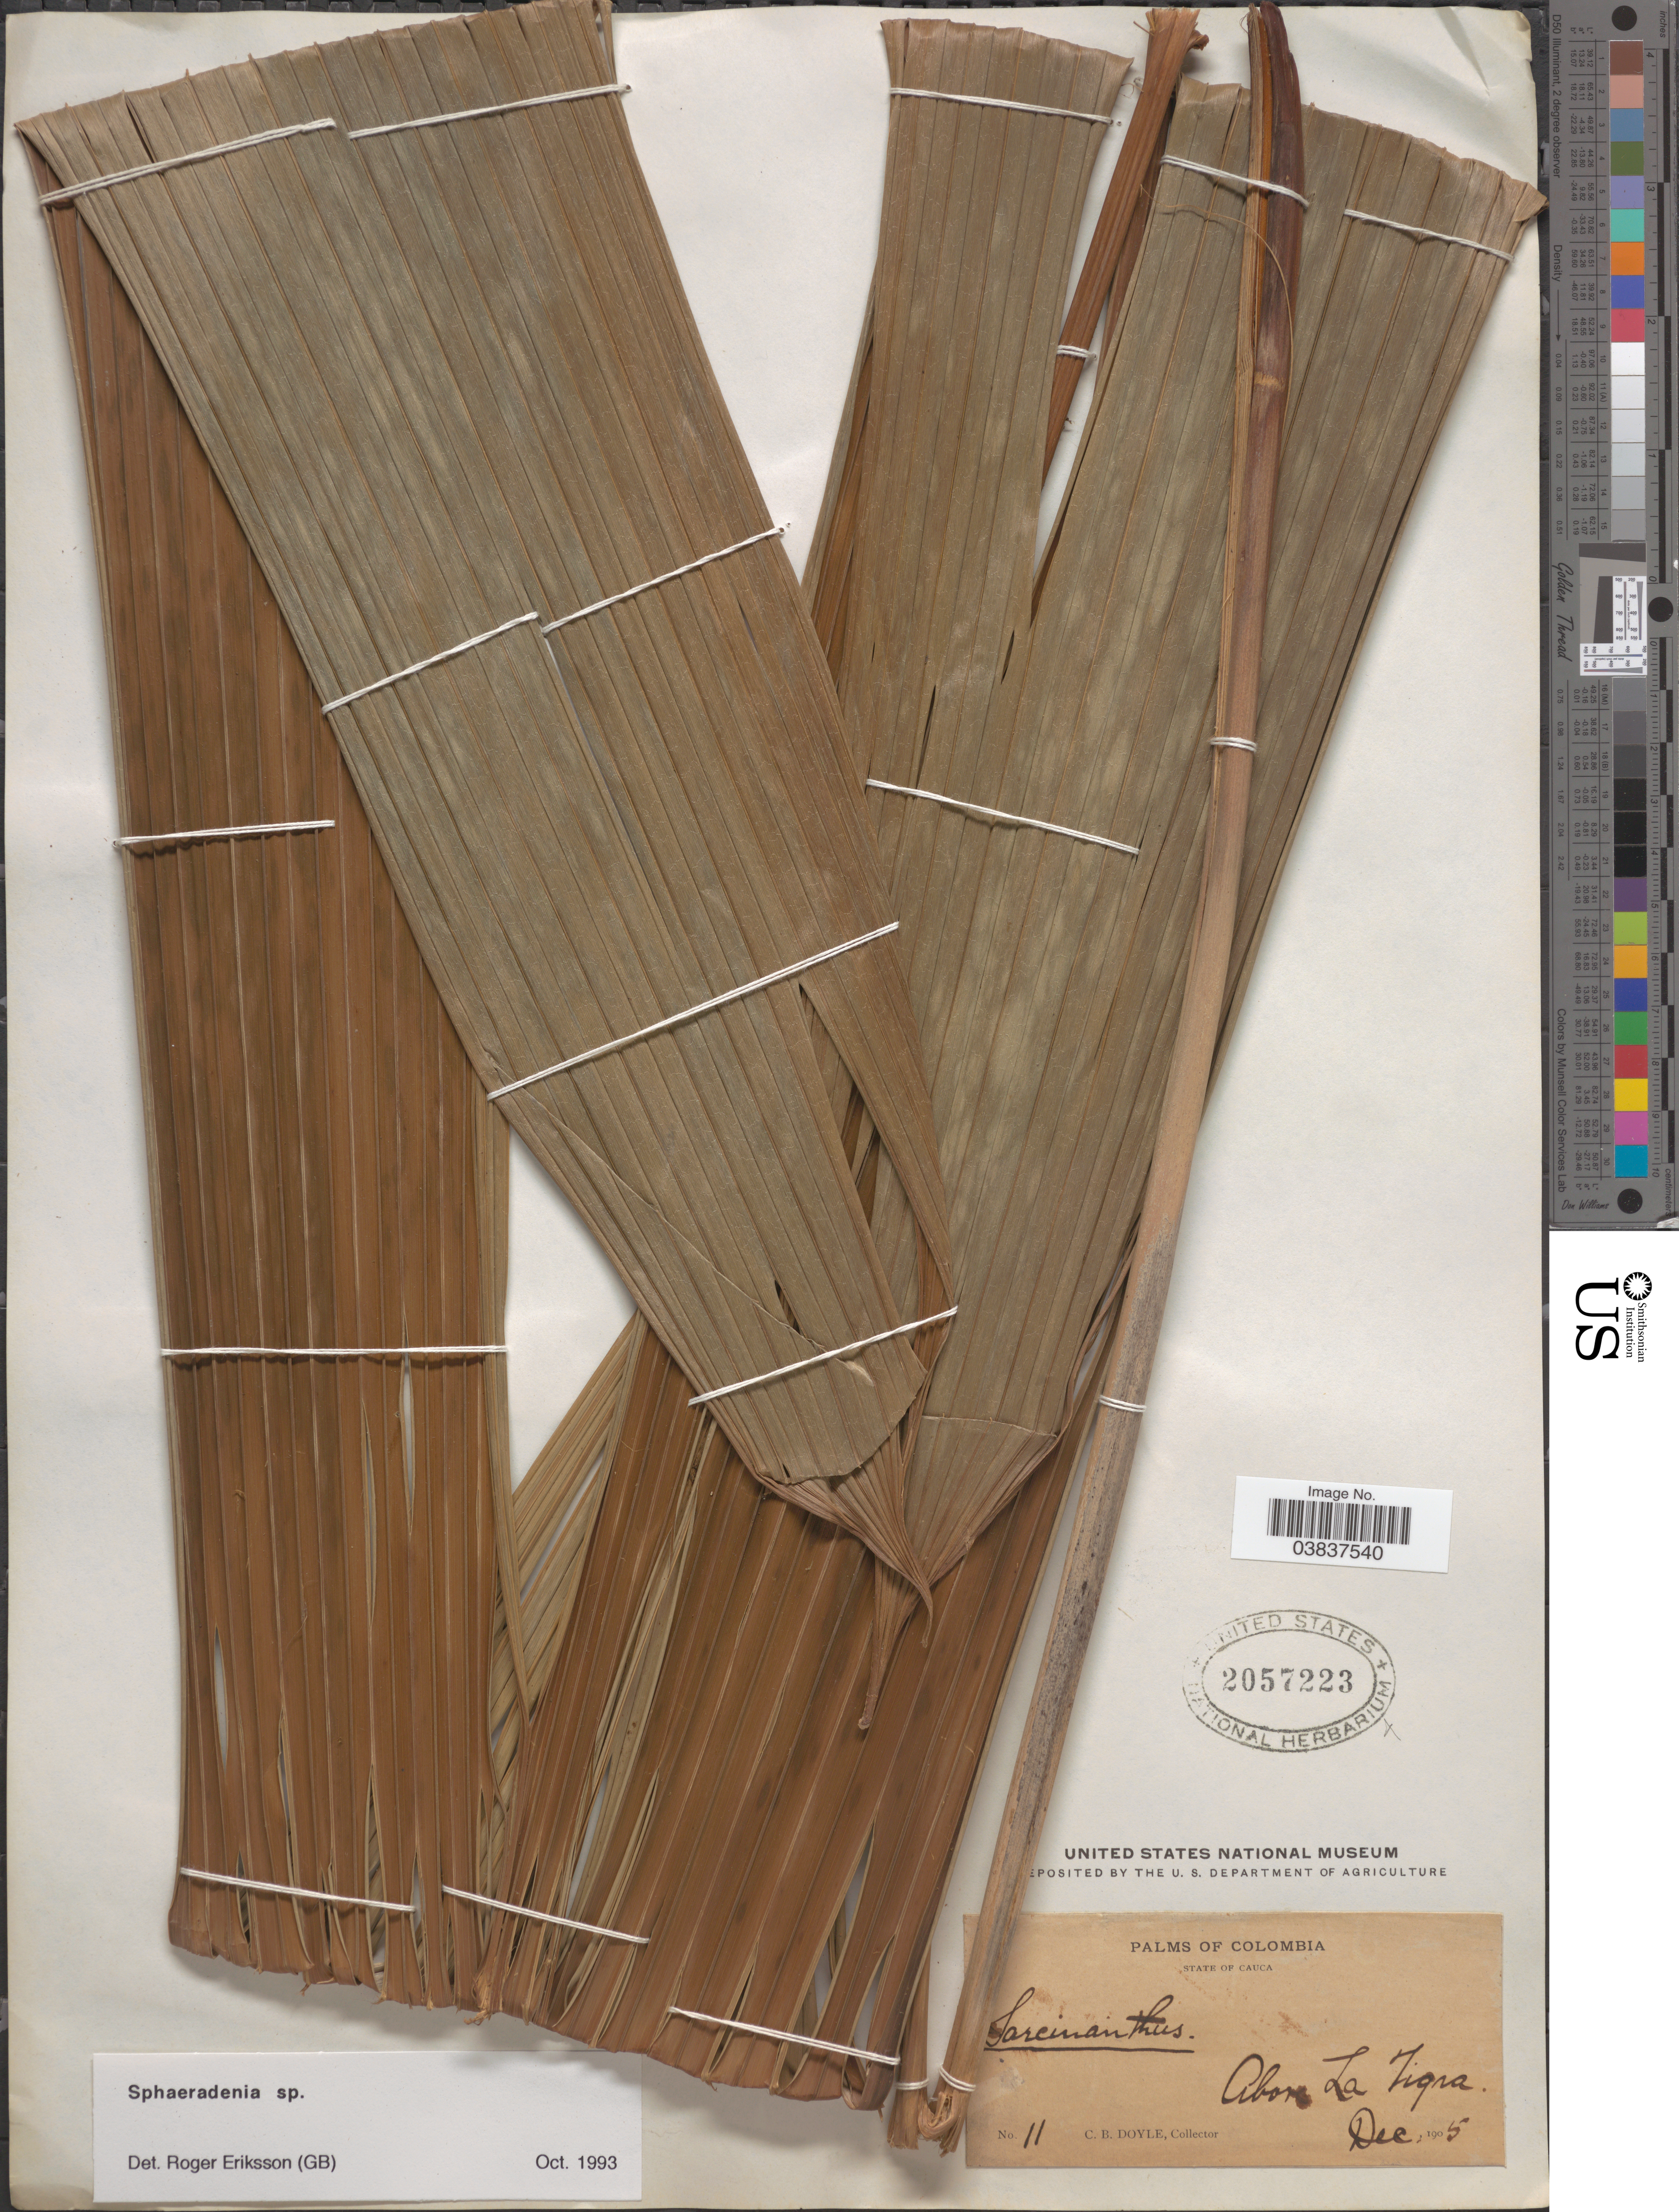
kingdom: Plantae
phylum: Tracheophyta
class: Liliopsida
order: Pandanales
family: Cyclanthaceae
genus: Sphaeradenia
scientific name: Sphaeradenia sp.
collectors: C. Doyle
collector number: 11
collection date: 1905-12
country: Colombia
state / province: Cauca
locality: Above La Tigra.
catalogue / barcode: US 2057223